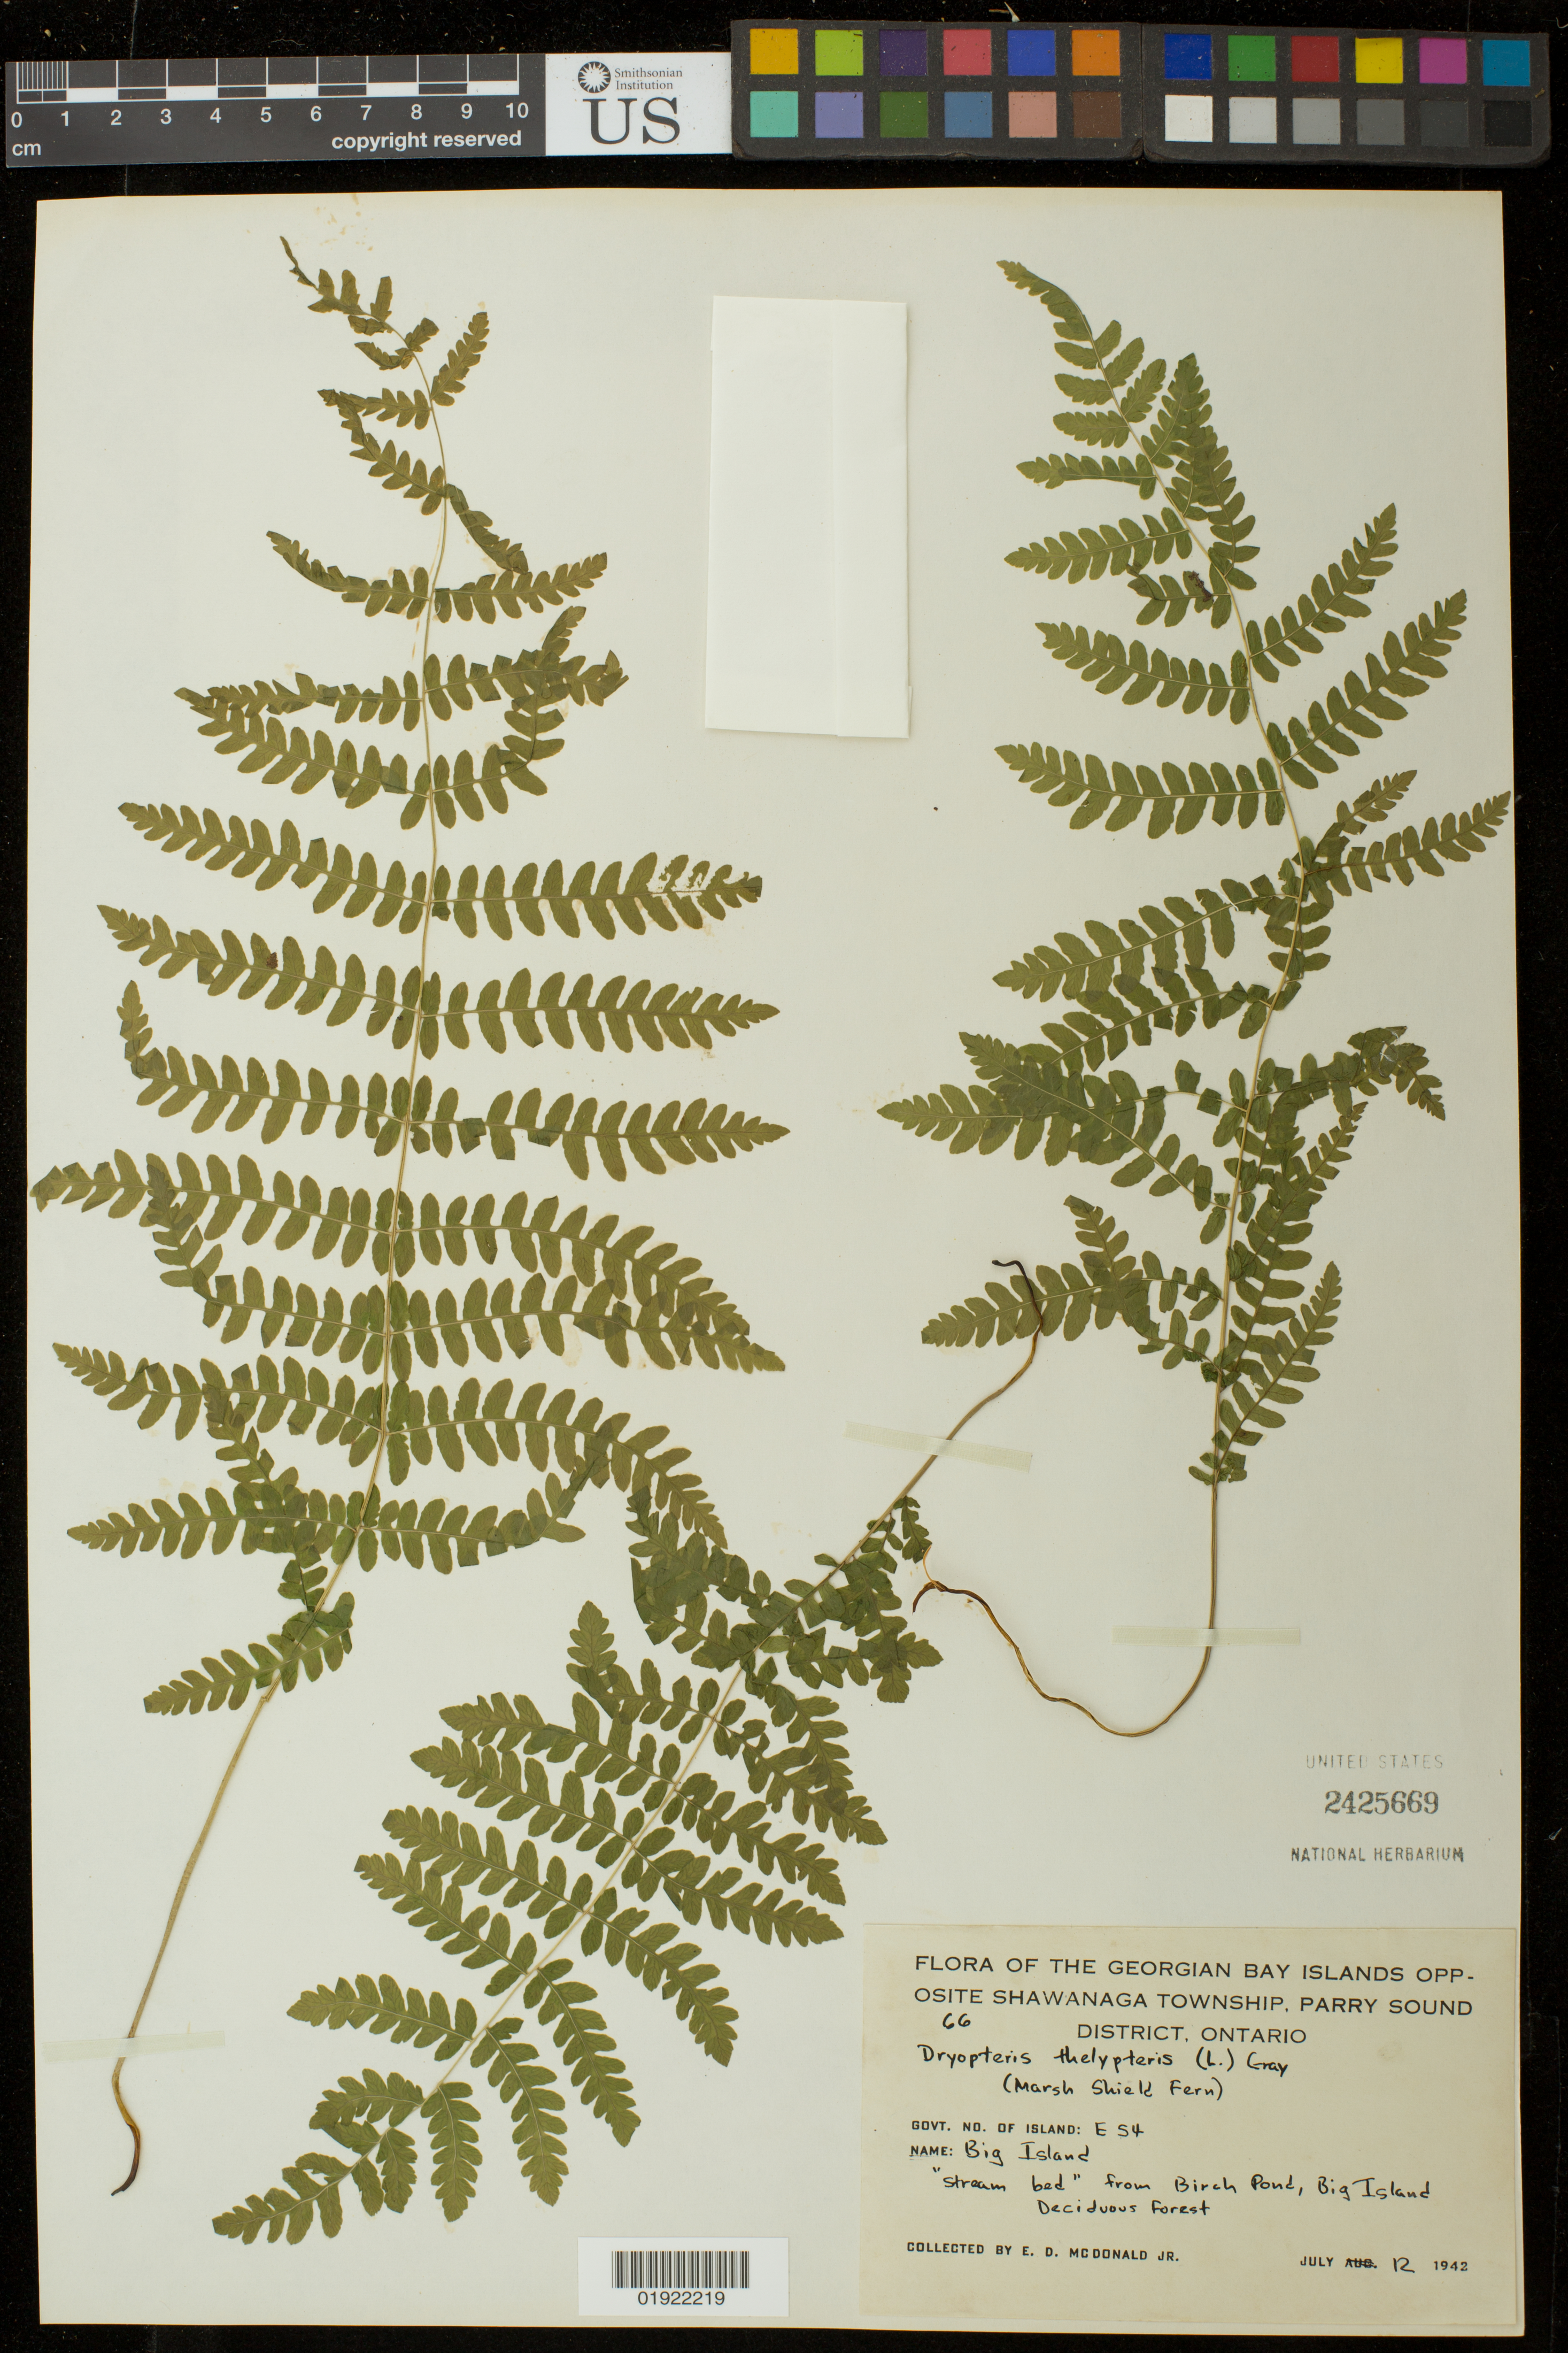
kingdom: Plantae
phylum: Tracheophyta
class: Polypodiopsida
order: Polypodiales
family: Thelypteridaceae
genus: Thelypteris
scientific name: Thelypteris palustris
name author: (Salisb.) Schott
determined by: Schott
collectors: E. D. McDonald Jr.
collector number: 66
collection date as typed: July 12 1942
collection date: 1942-07-12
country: Canada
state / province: Ontario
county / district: Parry Sound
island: Big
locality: Govt. No. of Island: E 54, Big Isalnd, stream bed from Birch Pond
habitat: deciduous forest, stream bed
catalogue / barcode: US 2425669